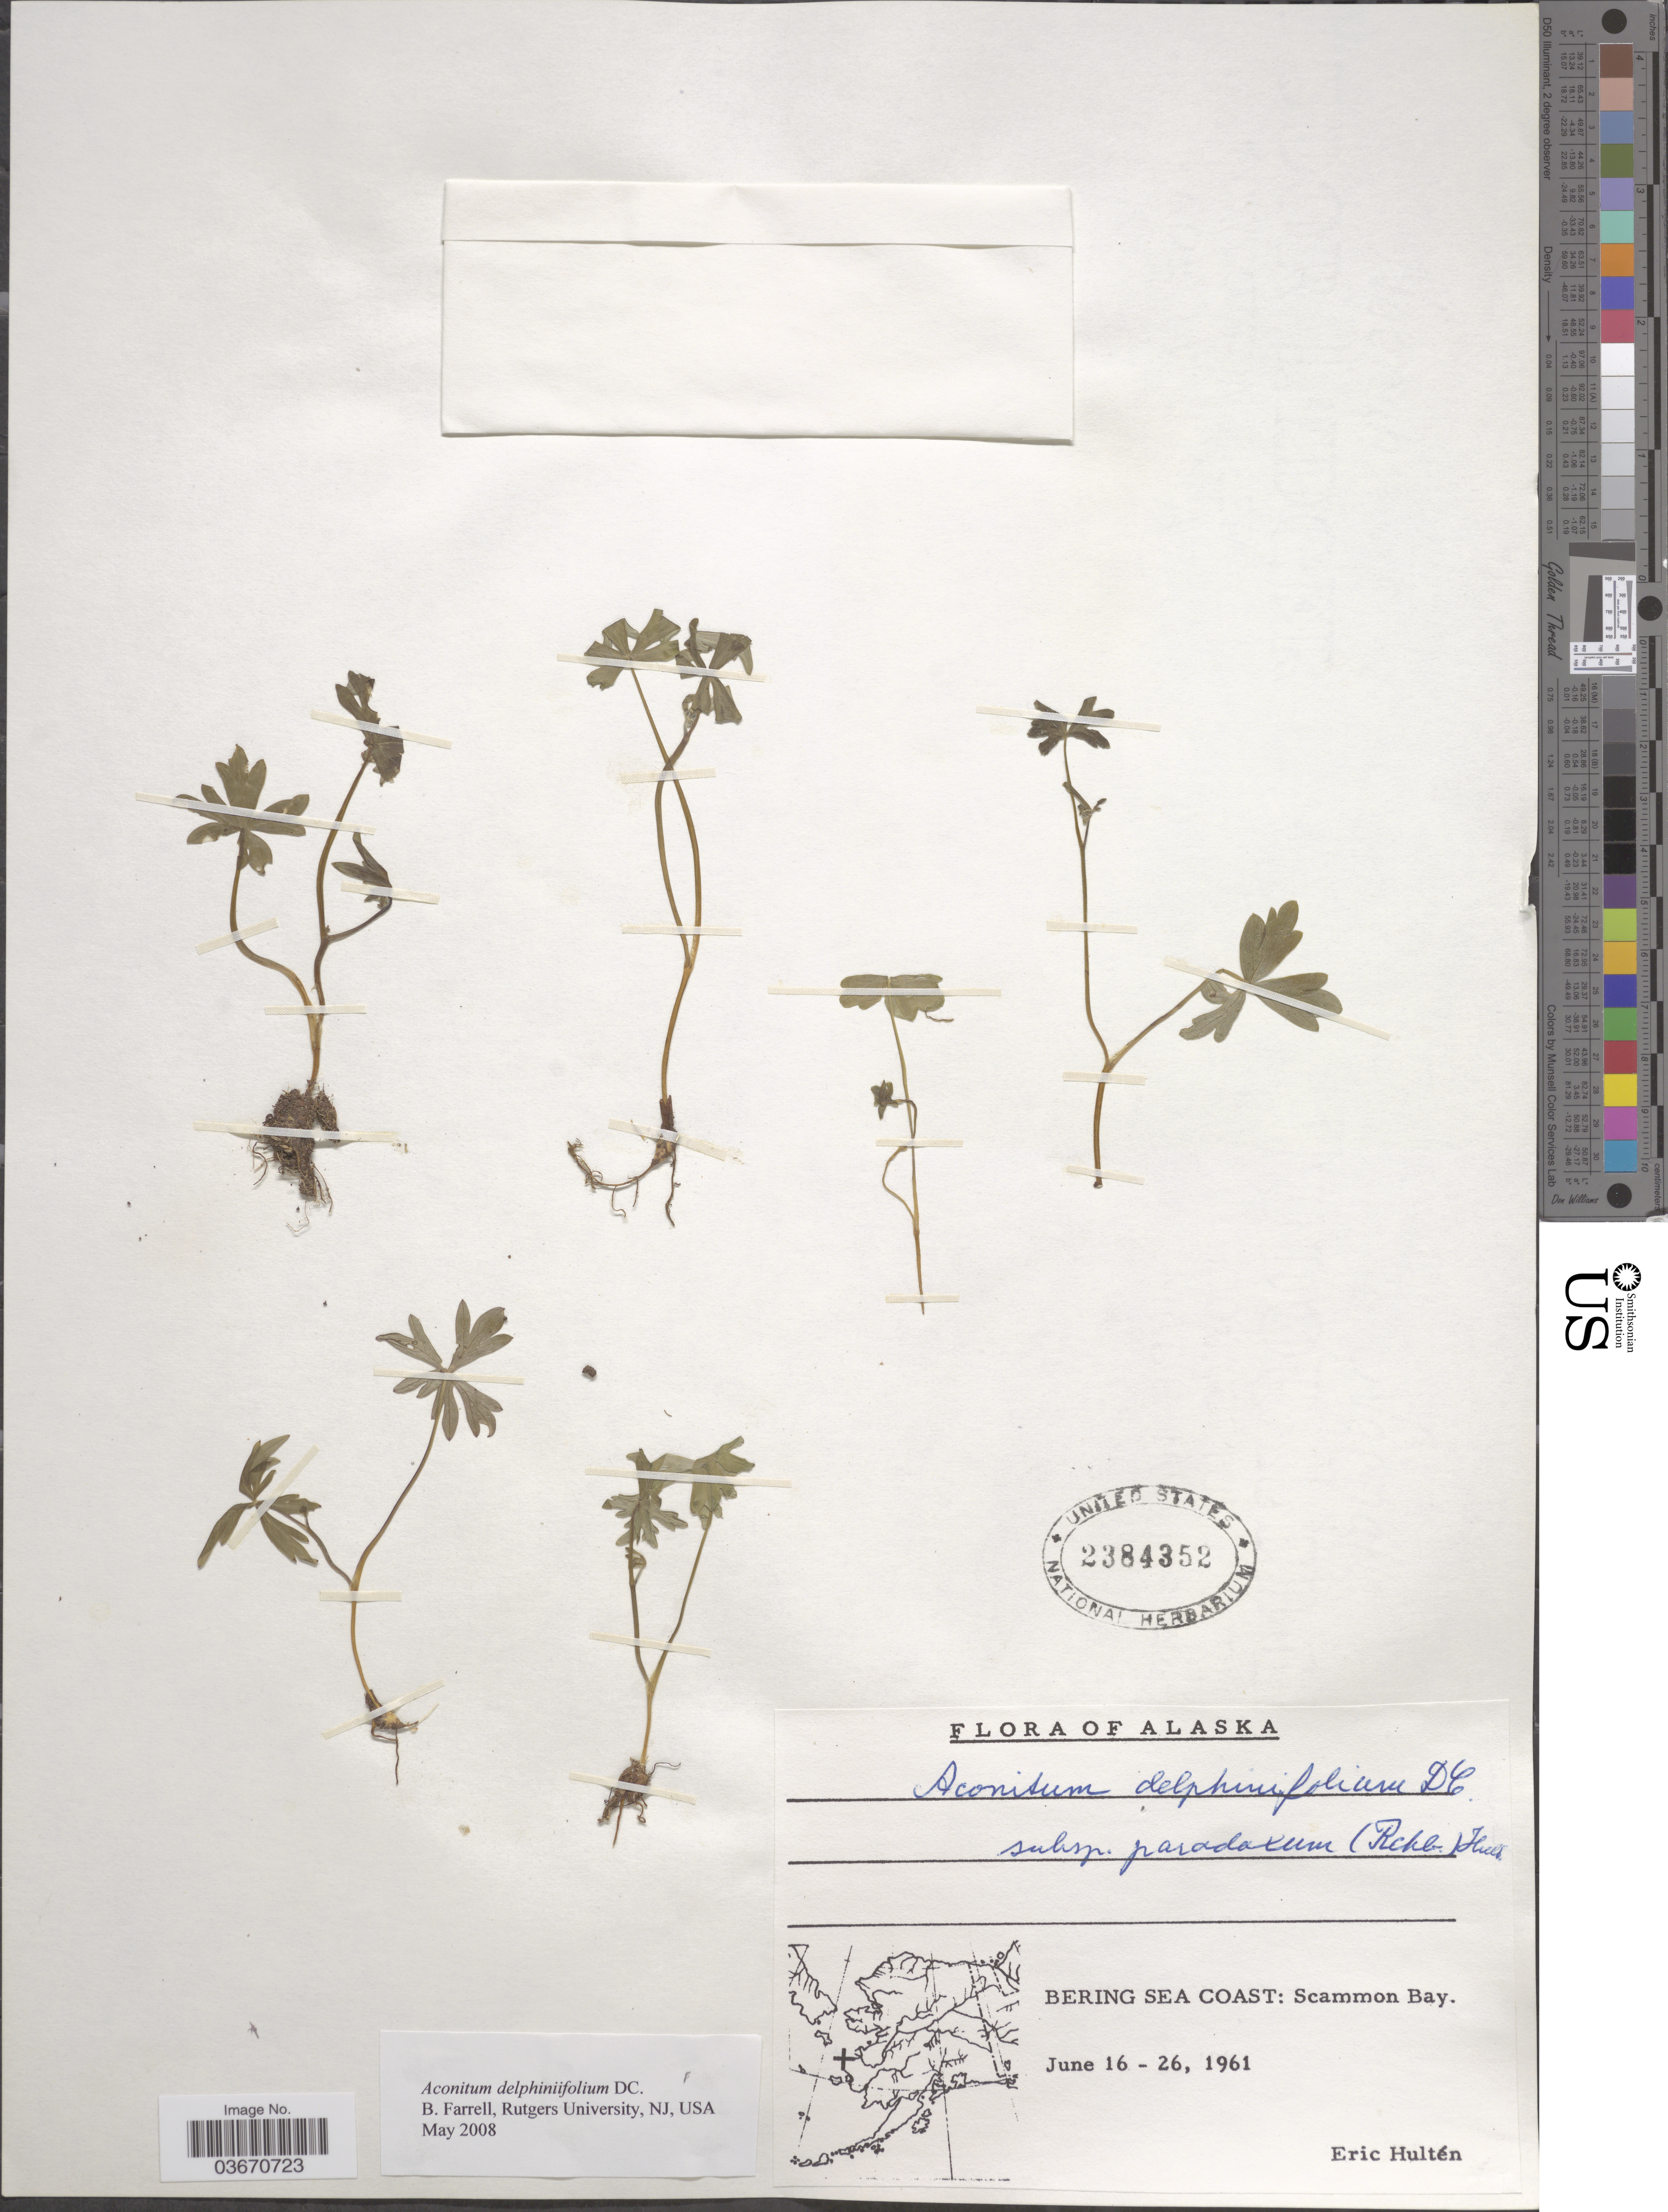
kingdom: Plantae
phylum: Tracheophyta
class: Magnoliopsida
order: Ranunculales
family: Ranunculaceae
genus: Aconitum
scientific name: Aconitum delphinifolium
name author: DC.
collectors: E. G. Hultén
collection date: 1961-06-16/1961-06-26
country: United States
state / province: Alaska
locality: Bering Sea Coast: Scammon Bay.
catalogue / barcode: US 2384352